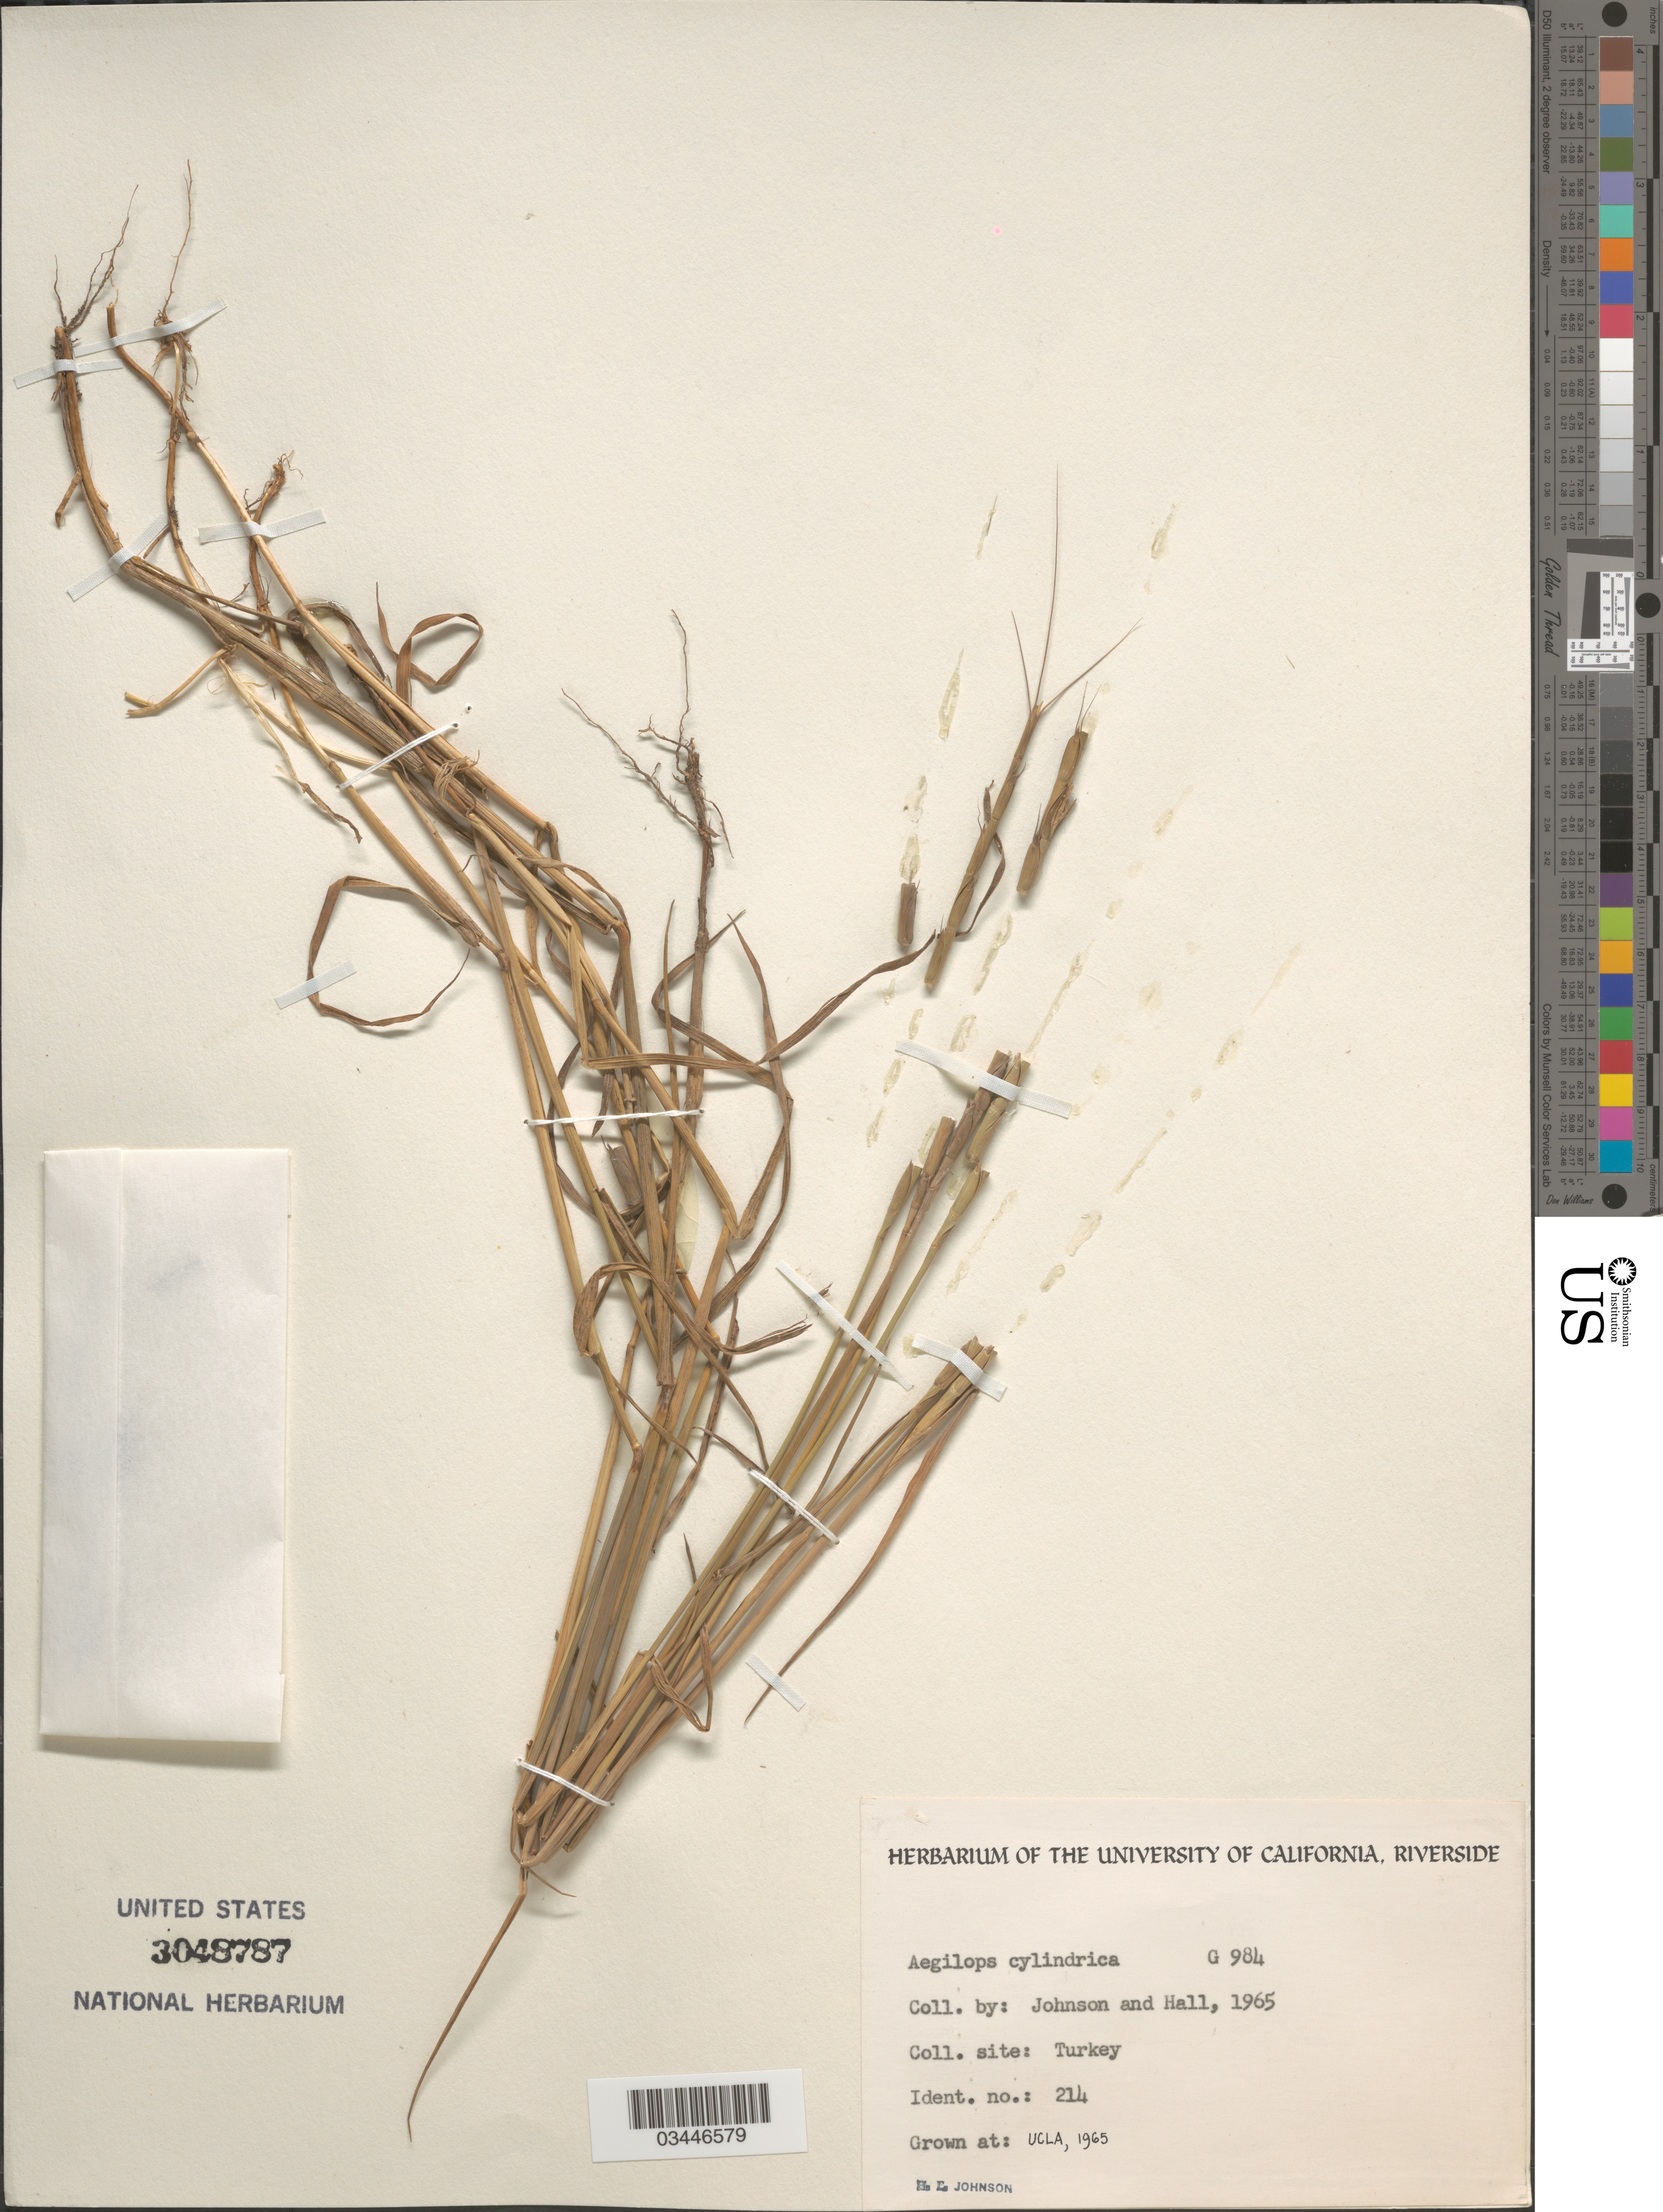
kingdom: Plantae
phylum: Tracheophyta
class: Liliopsida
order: Poales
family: Poaceae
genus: Aegilops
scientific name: Aegilops cylindrica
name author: Host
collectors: B. Johnson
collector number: G984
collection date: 1965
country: United States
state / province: California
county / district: Los Angeles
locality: UCLA.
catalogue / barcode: US 3048787